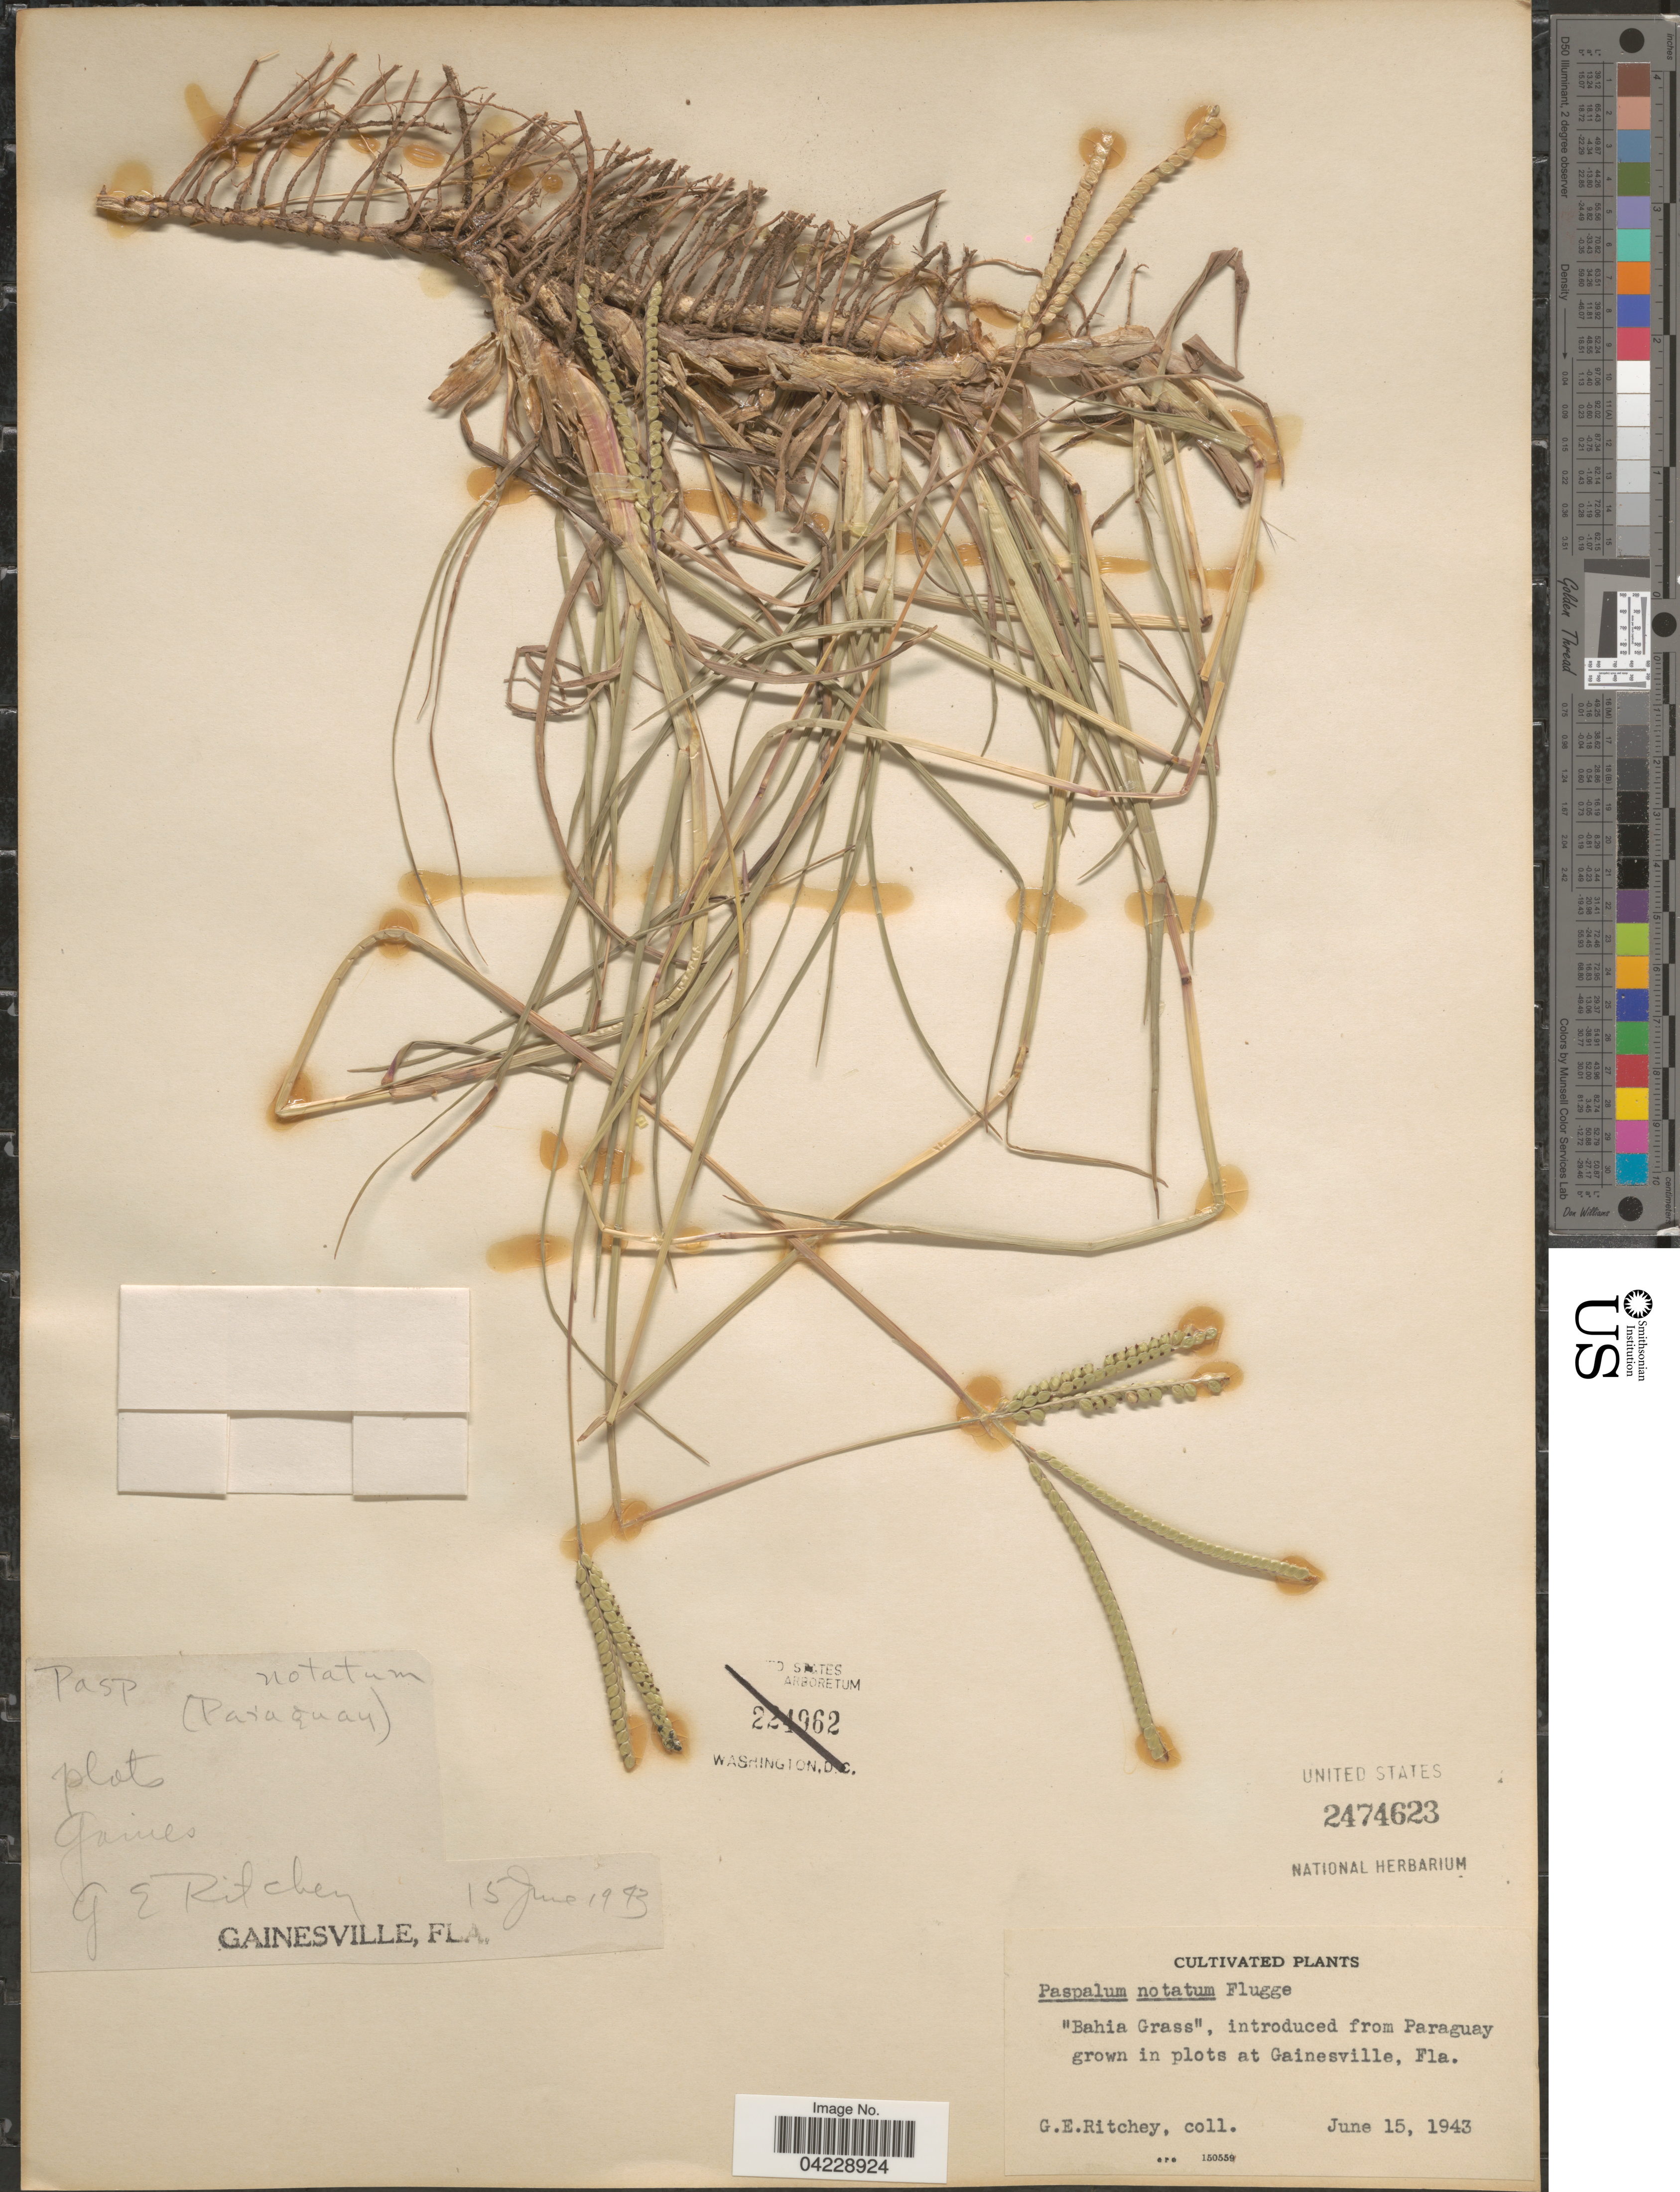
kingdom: Plantae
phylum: Tracheophyta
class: Liliopsida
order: Poales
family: Poaceae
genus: Paspalum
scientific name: Paspalum notatum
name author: Flüggé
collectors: G. Ritchey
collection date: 1943-06-15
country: United States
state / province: Florida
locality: In plots at Gainesville.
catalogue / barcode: US 2474623